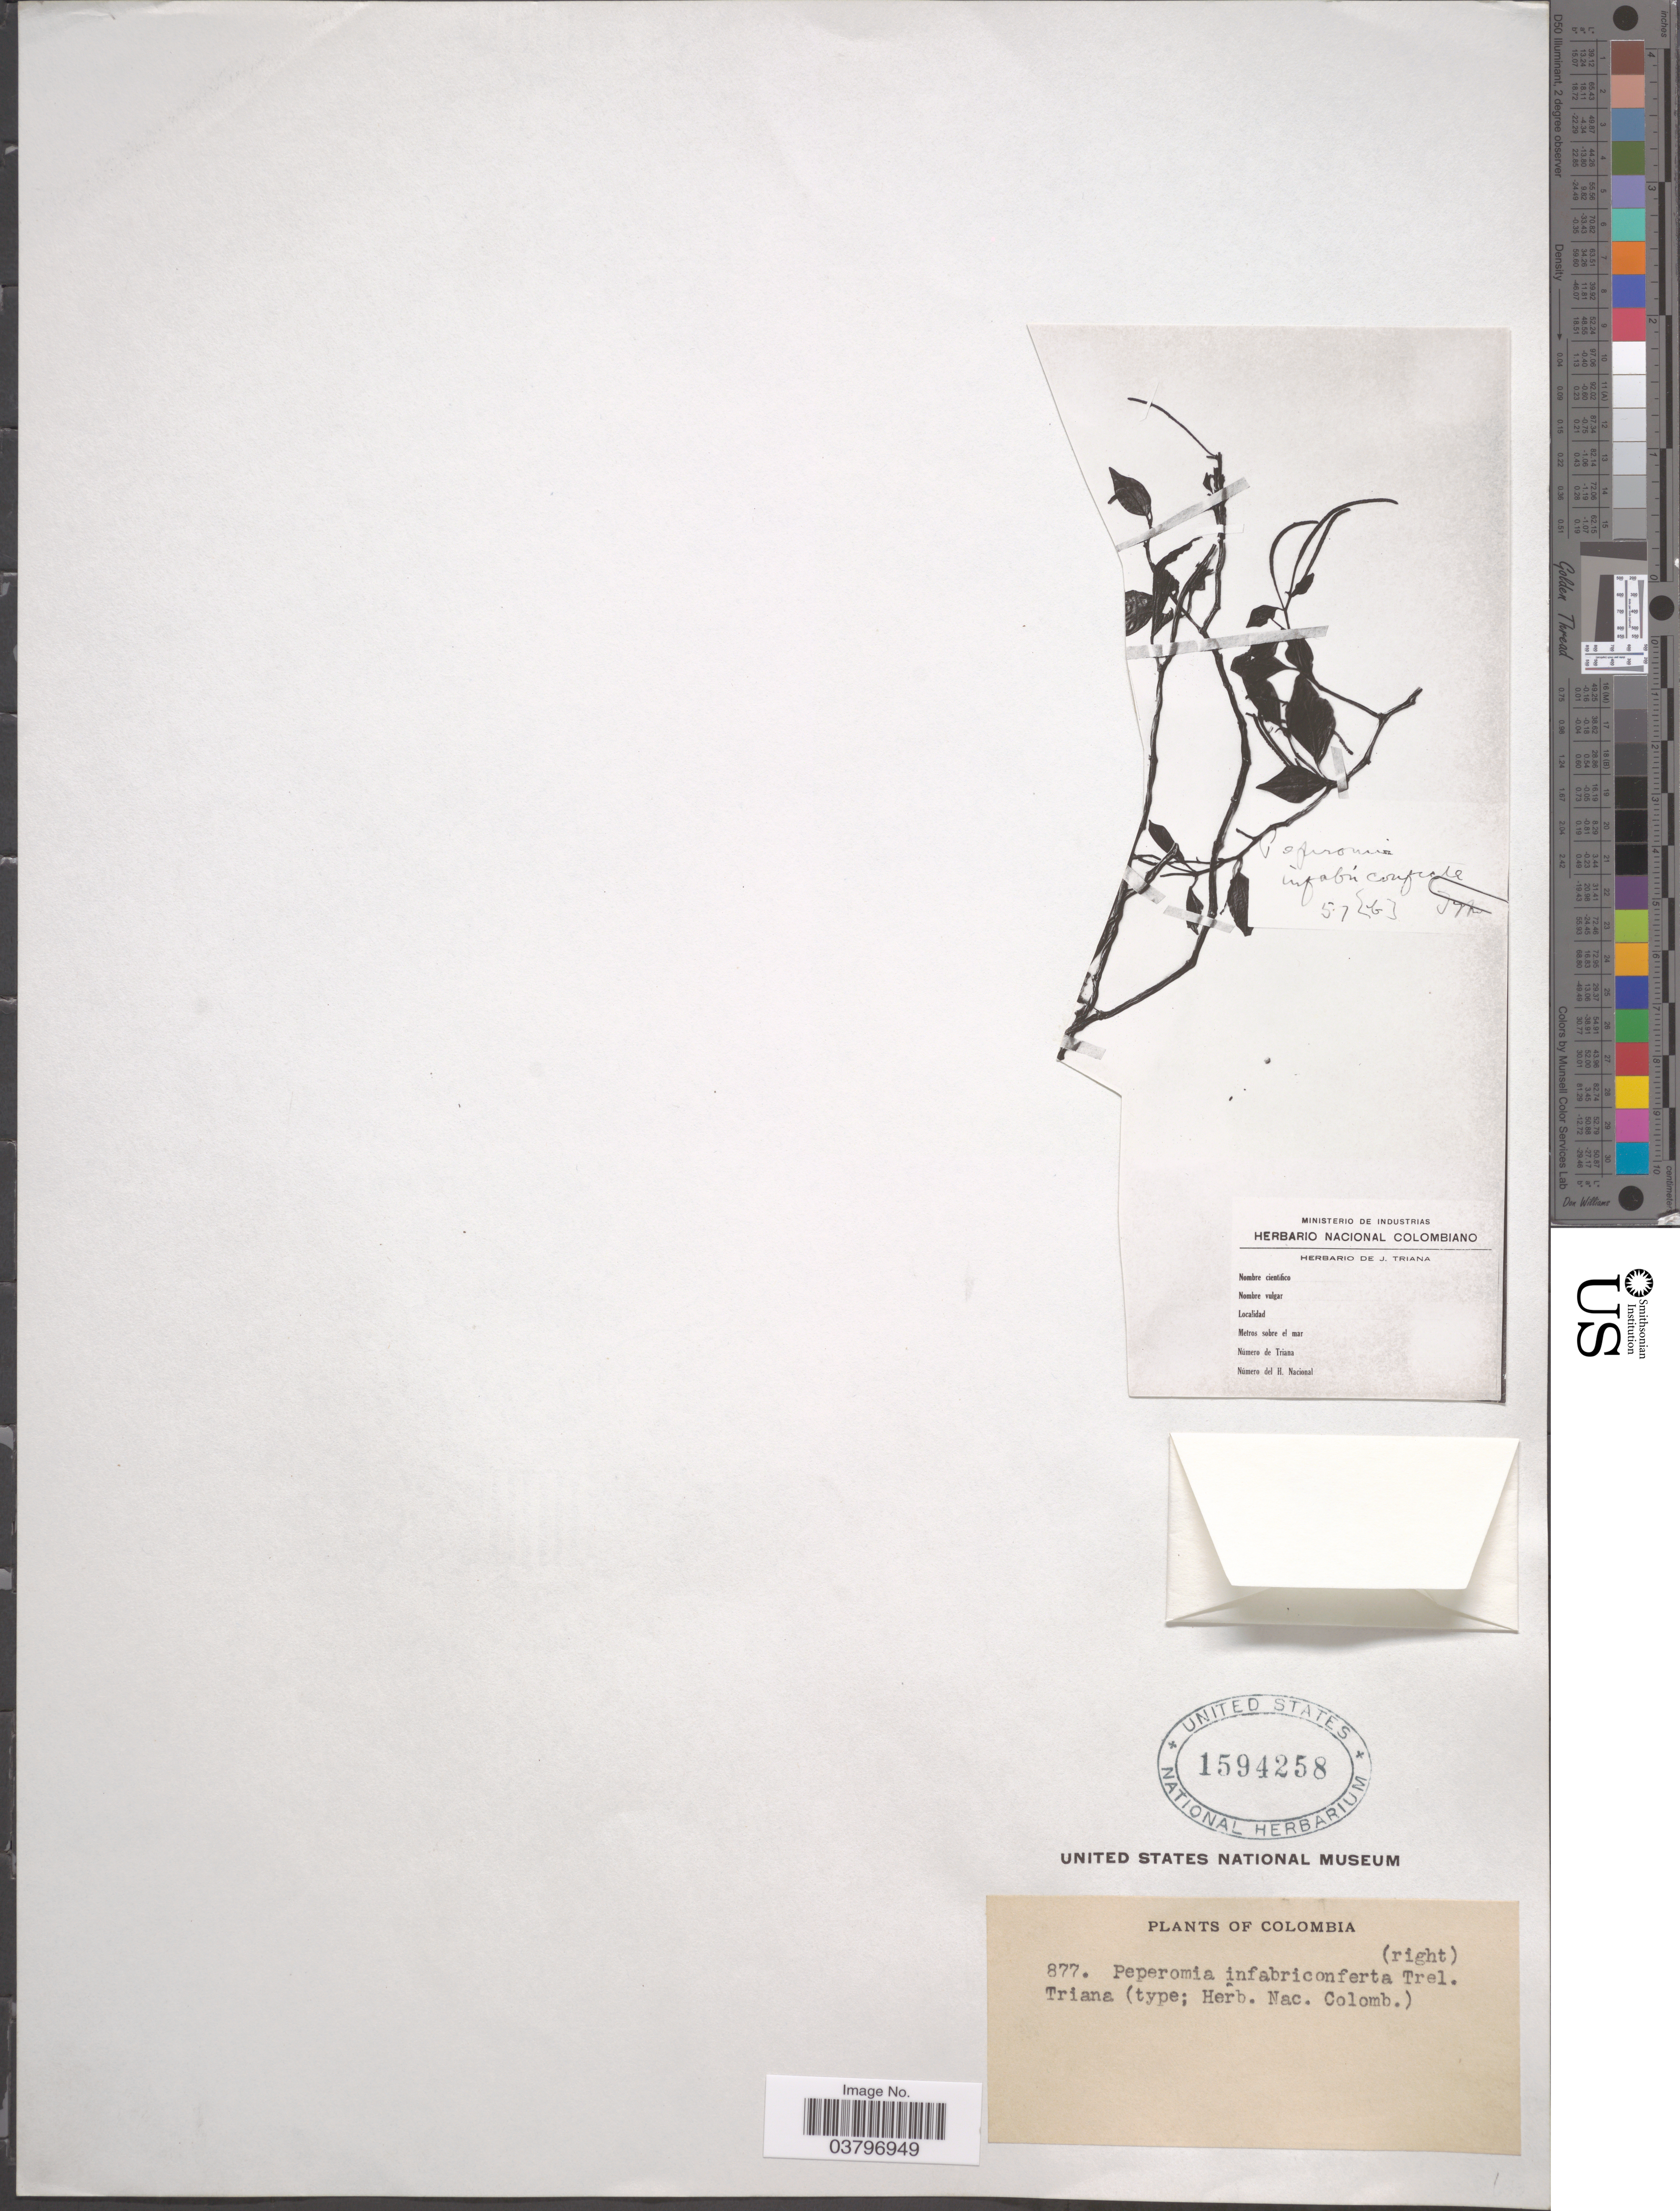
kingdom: Plantae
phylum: Tracheophyta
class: Magnoliopsida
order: Piperales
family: Piperaceae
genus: Peperomia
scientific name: Peperomia blanda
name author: (Jacq.) Kunth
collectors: J. Triana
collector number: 877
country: Colombia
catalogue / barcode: US 1594258